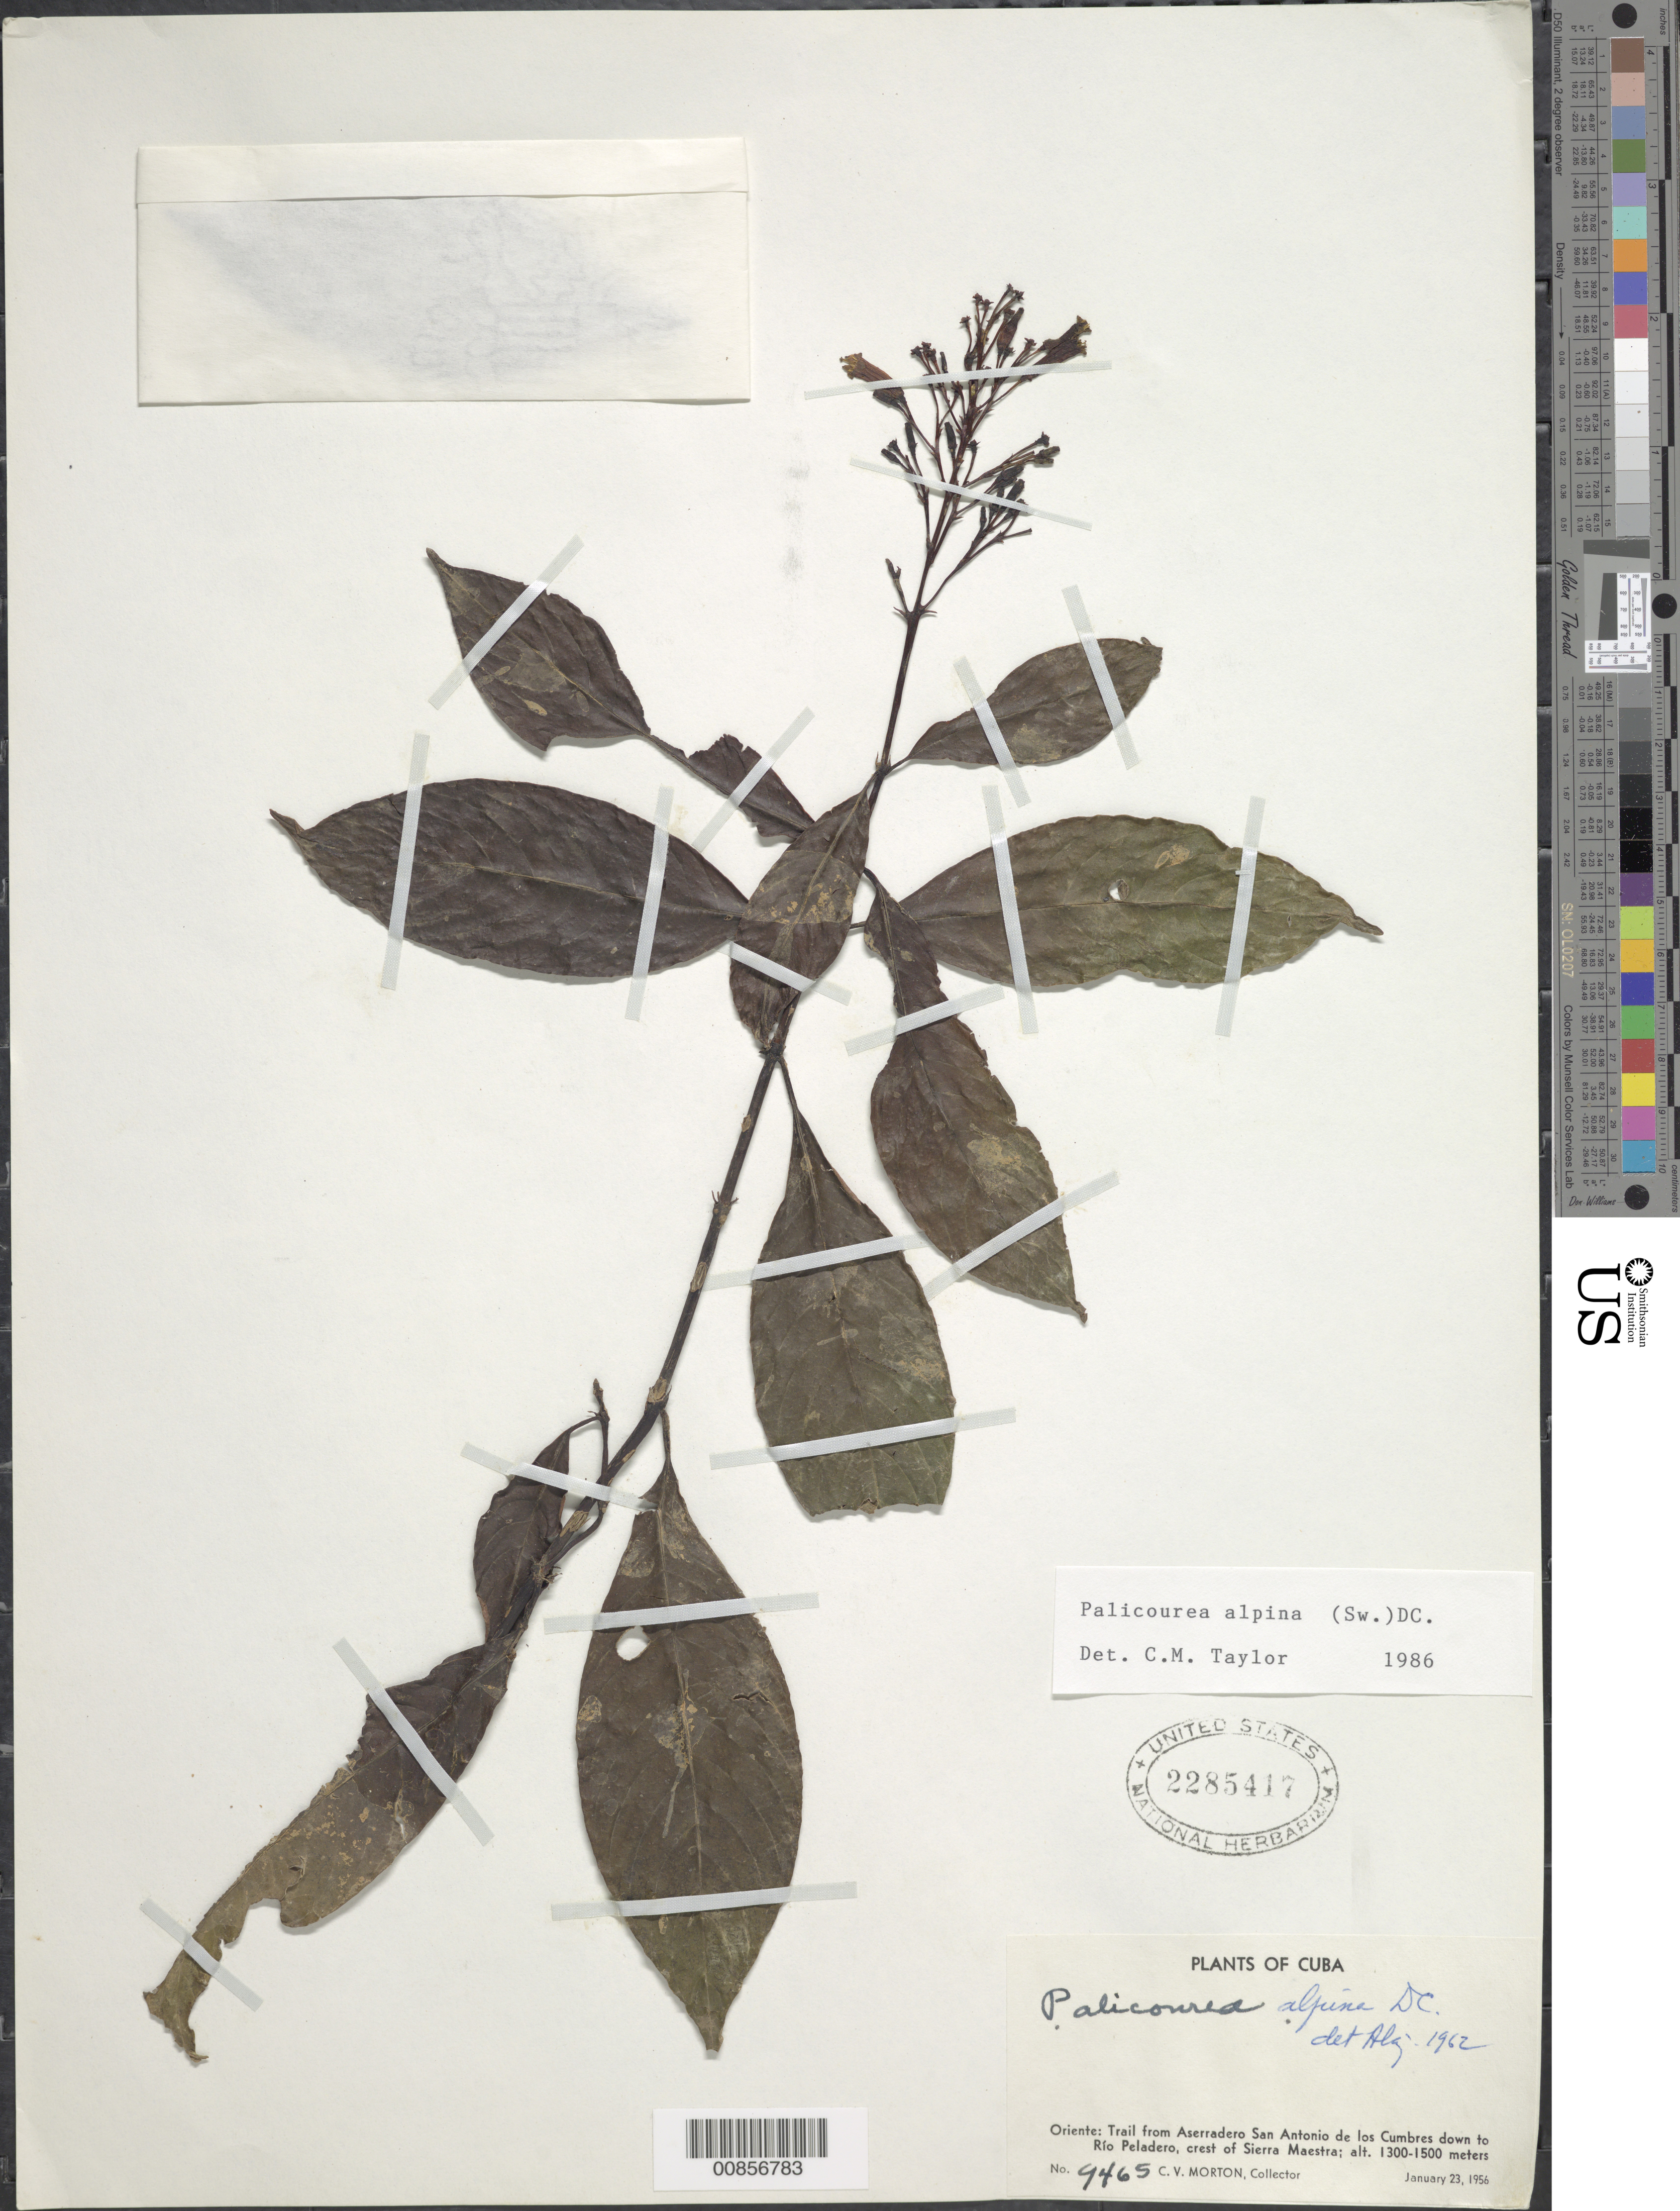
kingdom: Plantae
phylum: Tracheophyta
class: Magnoliopsida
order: Gentianales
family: Rubiaceae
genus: Palicourea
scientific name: Palicourea alpina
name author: (Sw.) DC.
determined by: Liogier, Alain H.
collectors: C. V. Morton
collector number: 9465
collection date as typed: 23 Jan 1956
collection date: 1956-01-23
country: Cuba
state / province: Oriente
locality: Trail from Aserradero San Antonio de los Cumbres down to Río Peladero, crest of Sierra Maestra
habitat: Along trail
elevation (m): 1300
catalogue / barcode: US 2285417